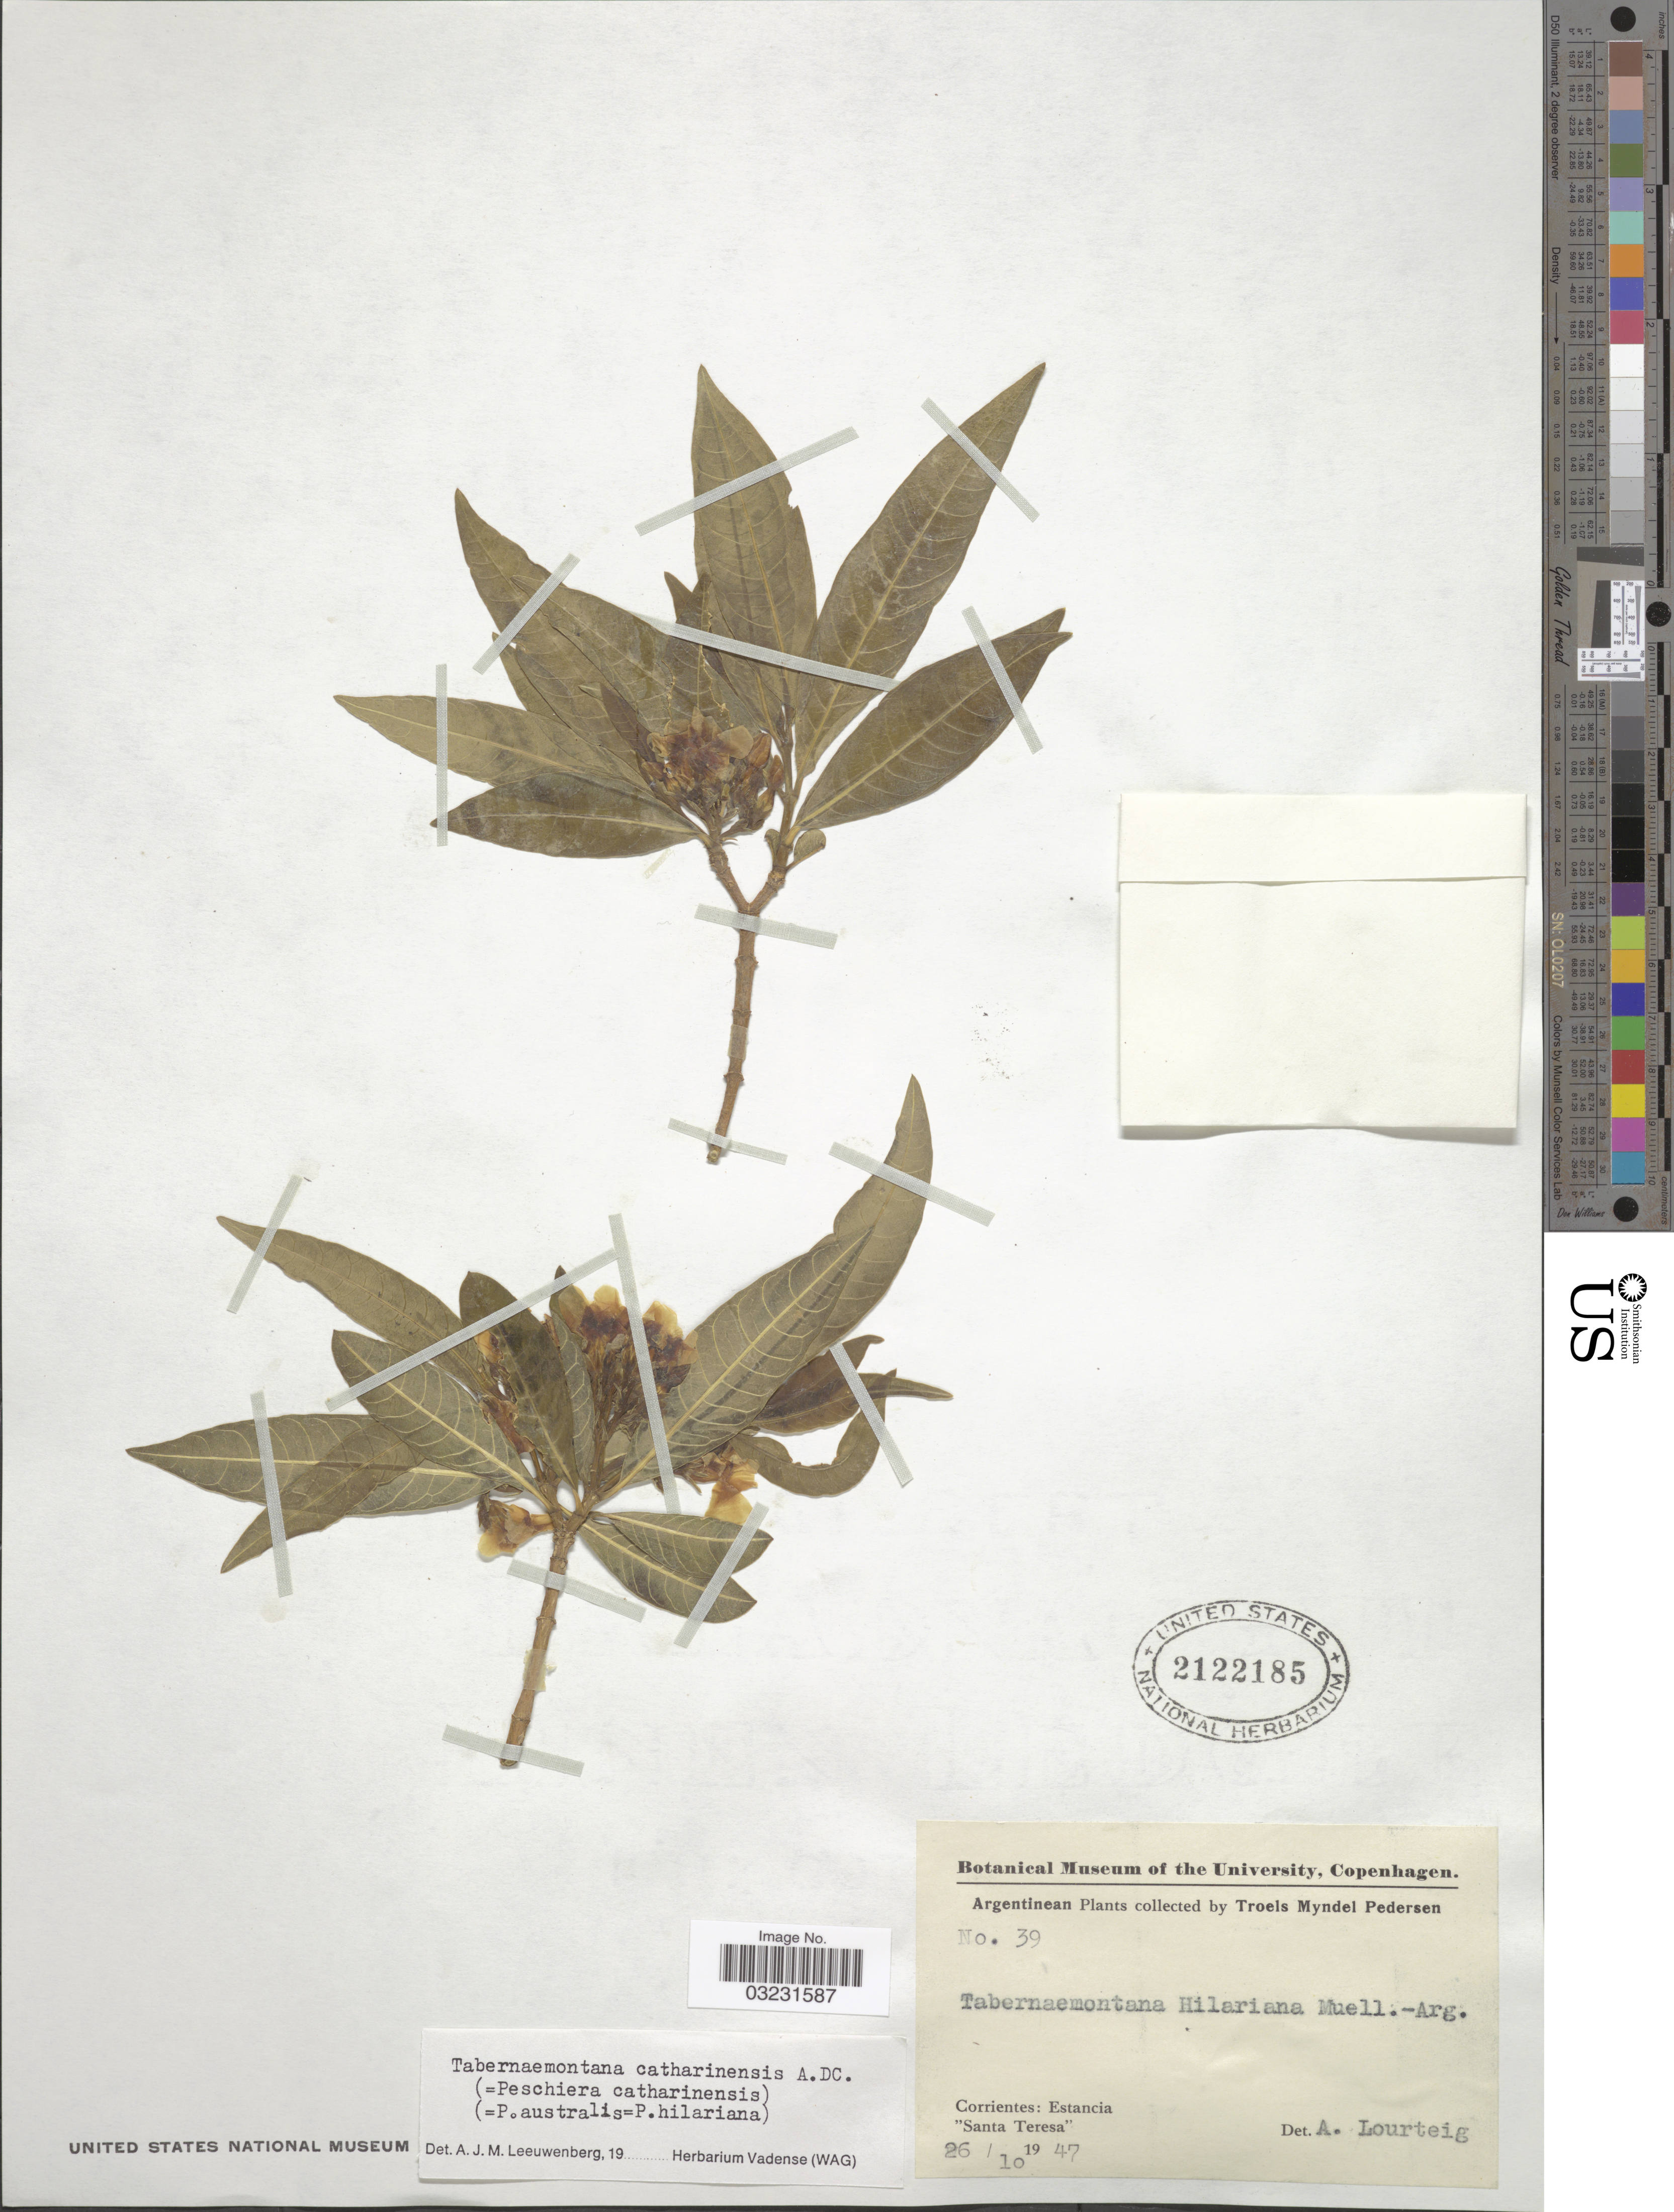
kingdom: Plantae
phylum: Tracheophyta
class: Magnoliopsida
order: Gentianales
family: Apocynaceae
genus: Tabernaemontana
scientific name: Tabernaemontana catharinensis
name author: A. DC.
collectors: T. Pederson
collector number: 39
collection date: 1947-10-26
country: Argentina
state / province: Corrientes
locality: Estancia. "Santa Teresa".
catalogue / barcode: US 2122185